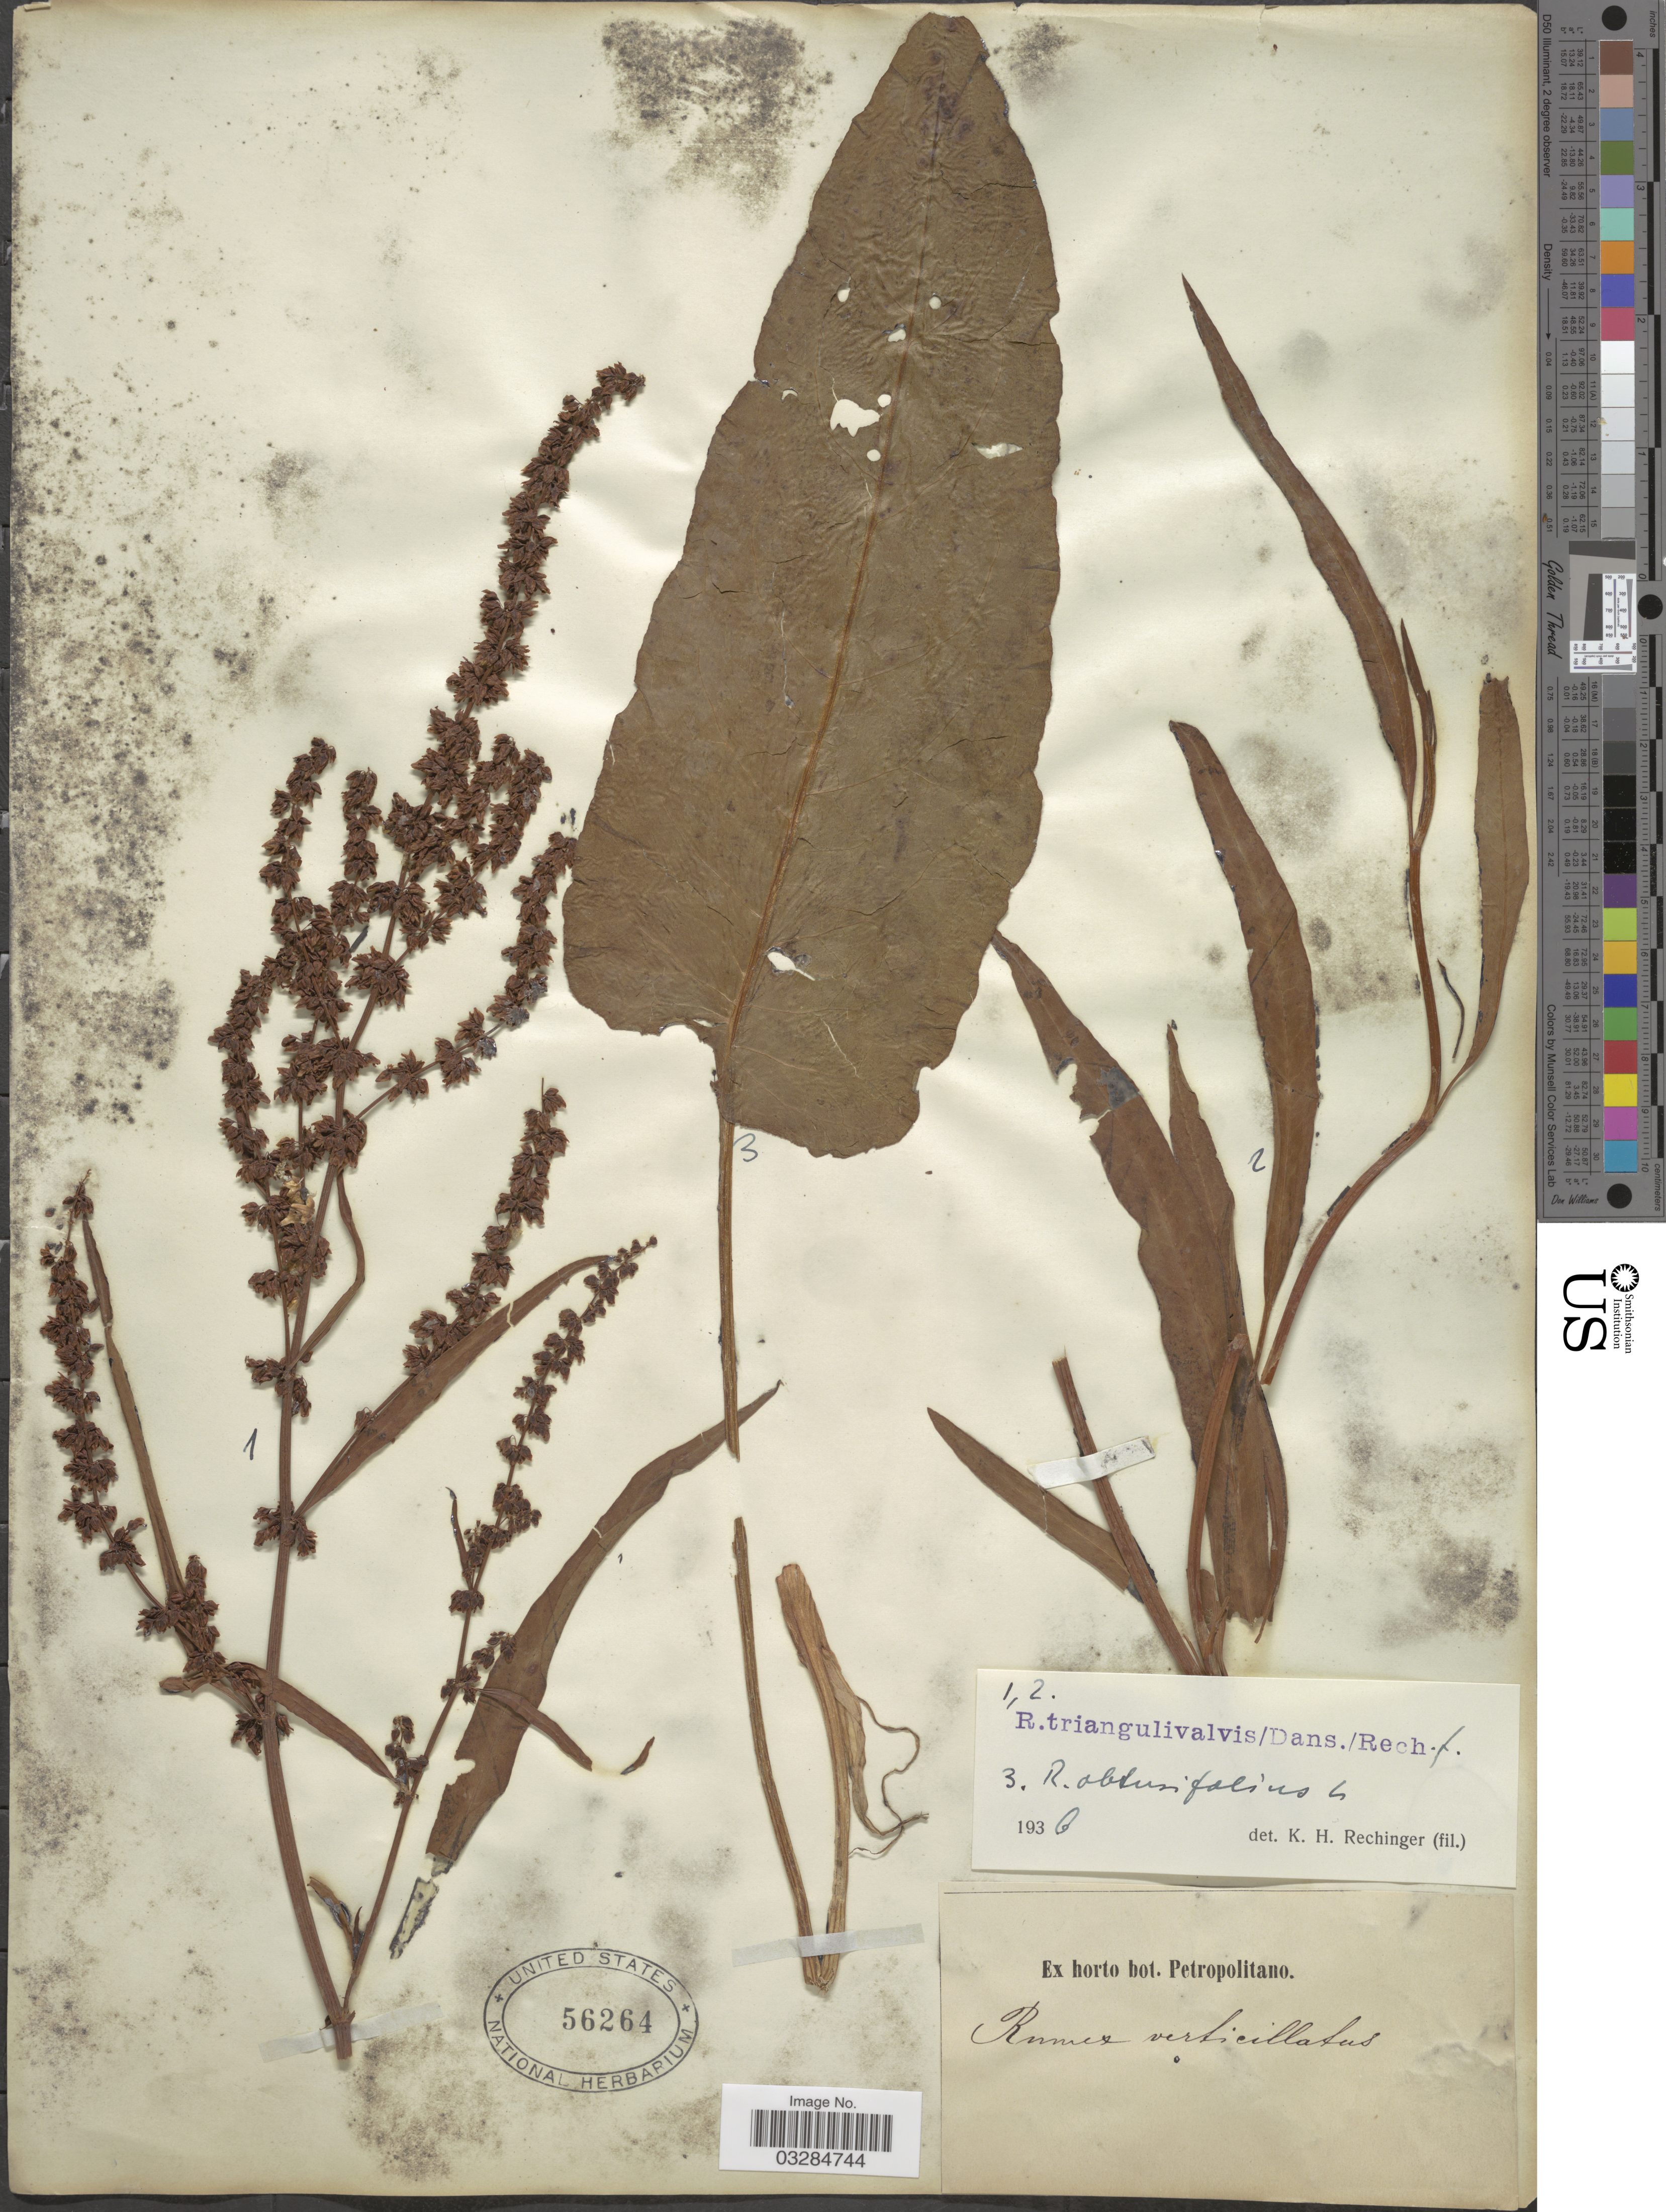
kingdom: Plantae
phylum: Tracheophyta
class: Magnoliopsida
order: Caryophyllales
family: Polygonaceae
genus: Rumex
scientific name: Rumex triangulivalvis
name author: (Danser) Rech. f.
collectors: ex Horto Bot. Petropolitano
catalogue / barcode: US 56264